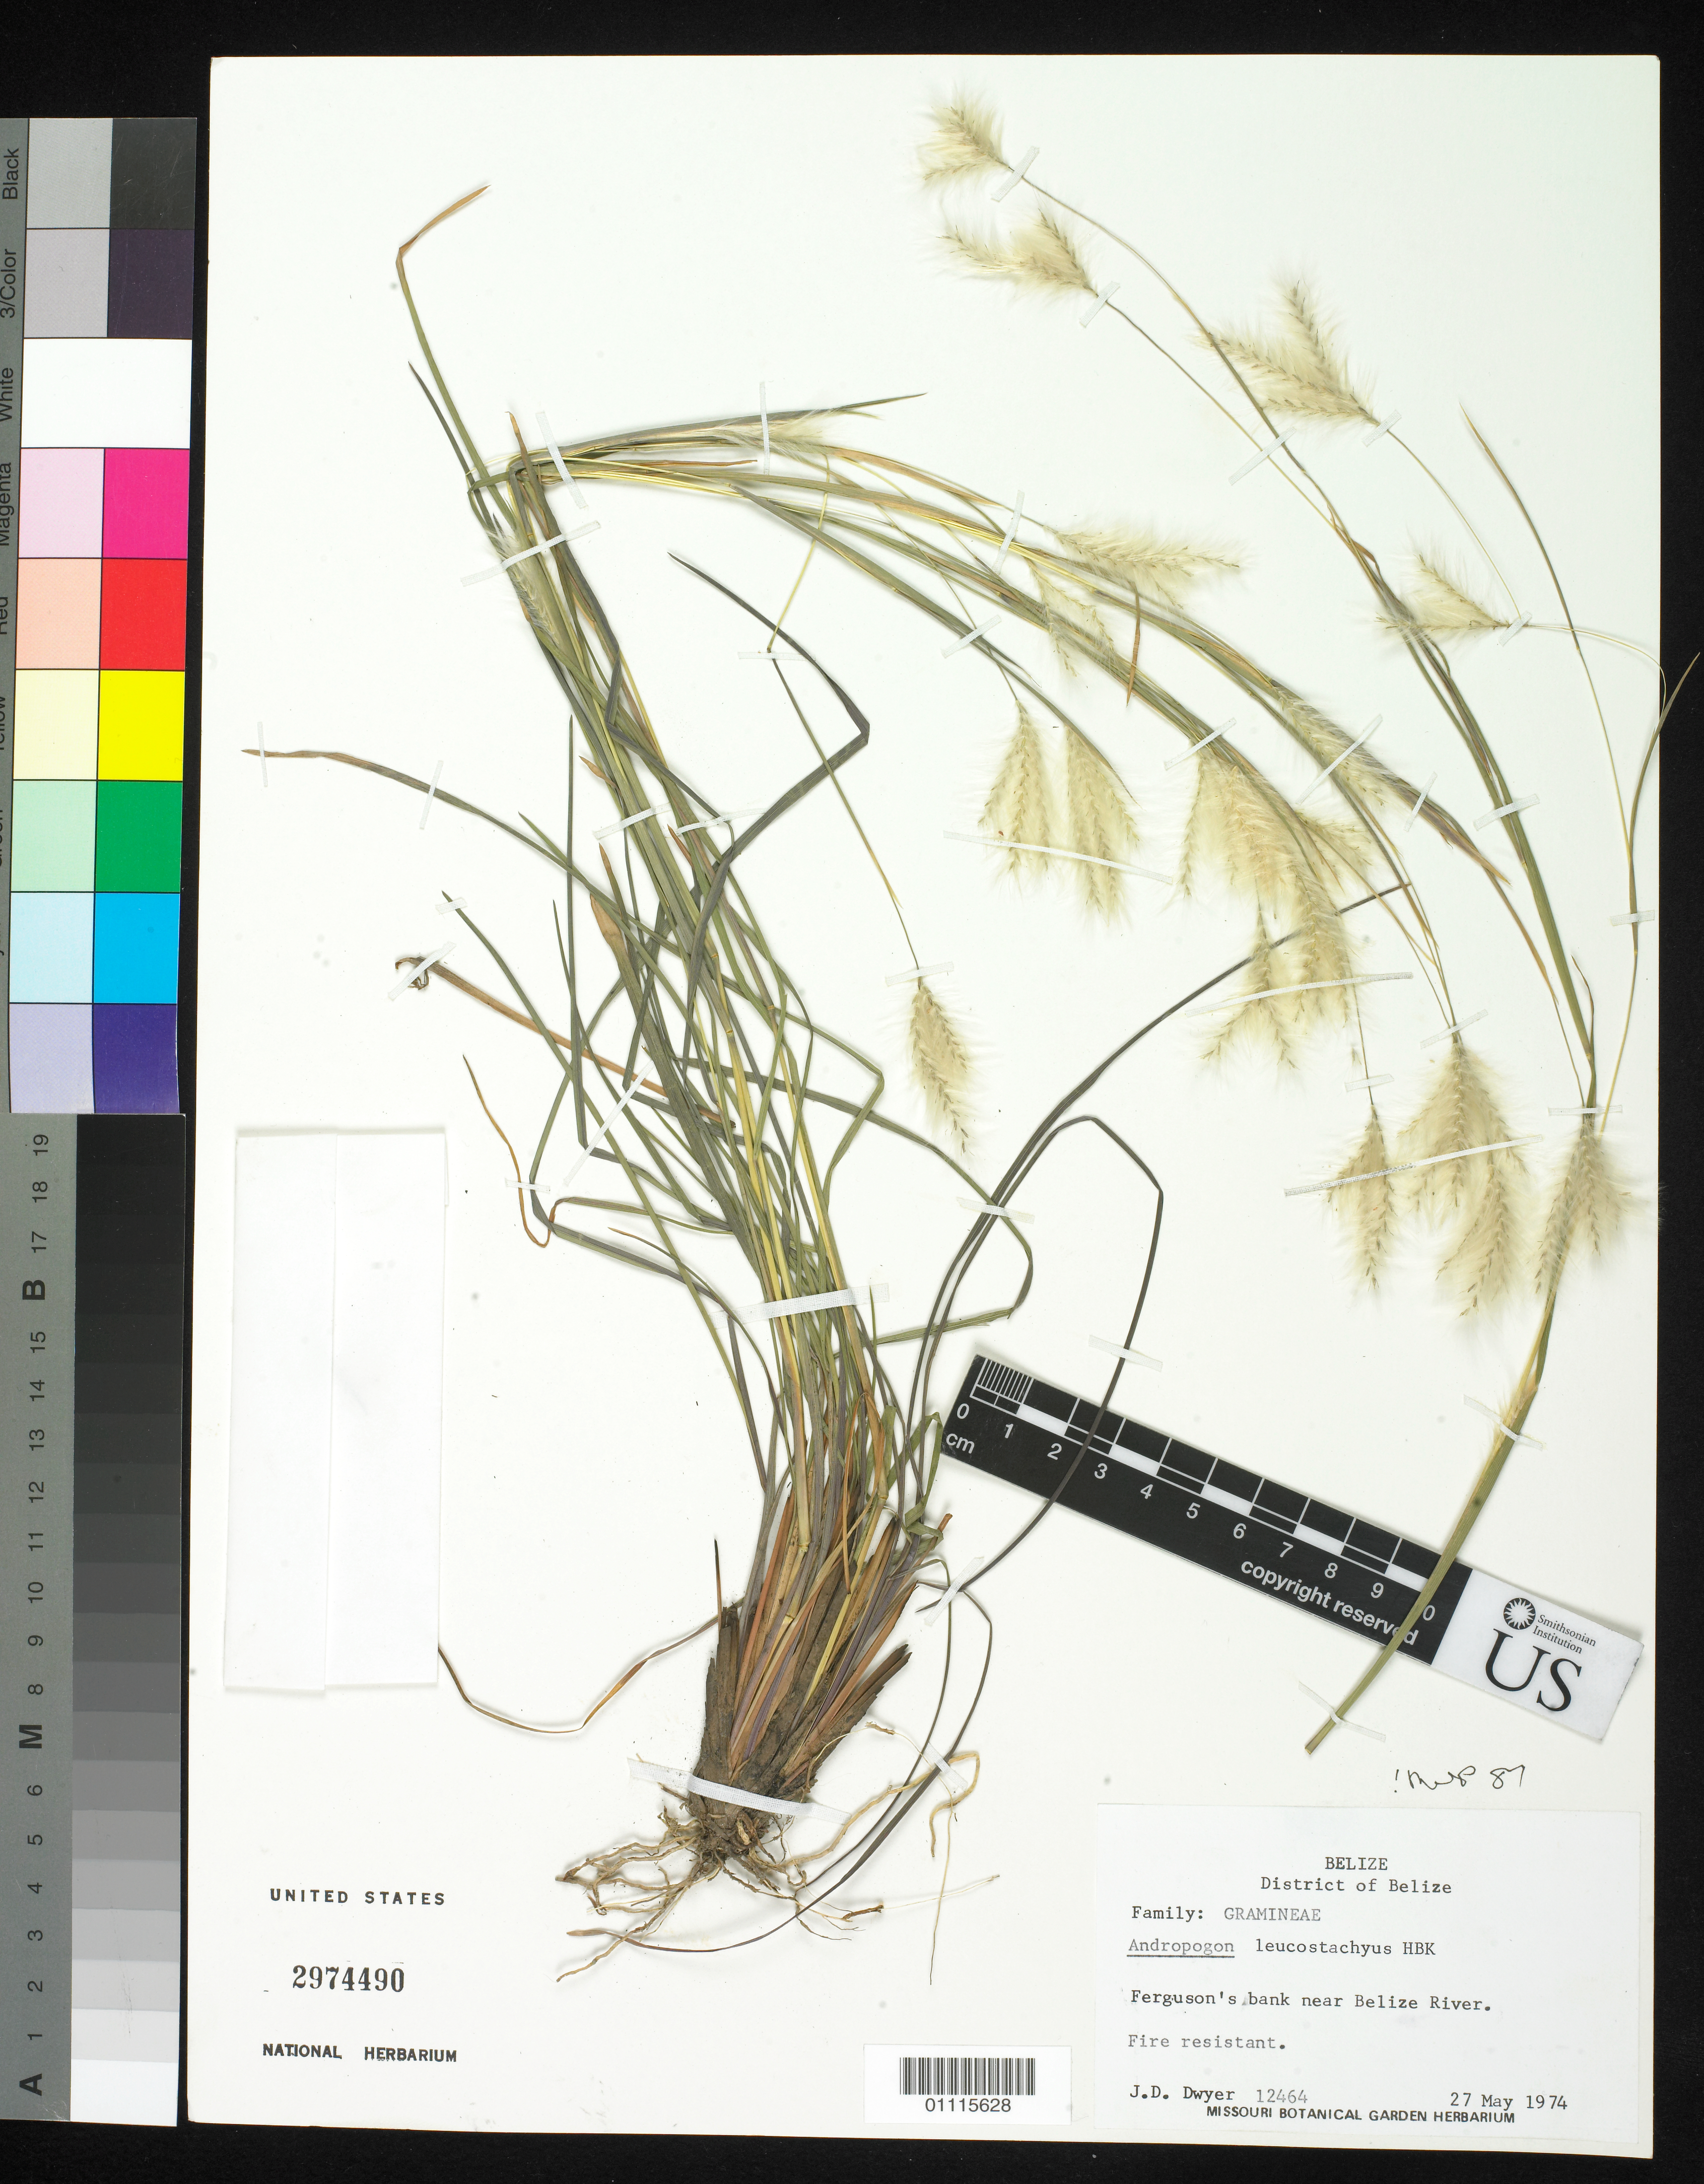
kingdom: Plantae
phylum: Tracheophyta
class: Liliopsida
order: Poales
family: Poaceae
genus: Andropogon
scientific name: Andropogon leucostachyus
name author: Kunth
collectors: J. D. Dwyer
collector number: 12464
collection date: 1974-05-27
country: Belize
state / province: Belize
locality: Ferguson's bank near Belize River.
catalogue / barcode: US 2974490